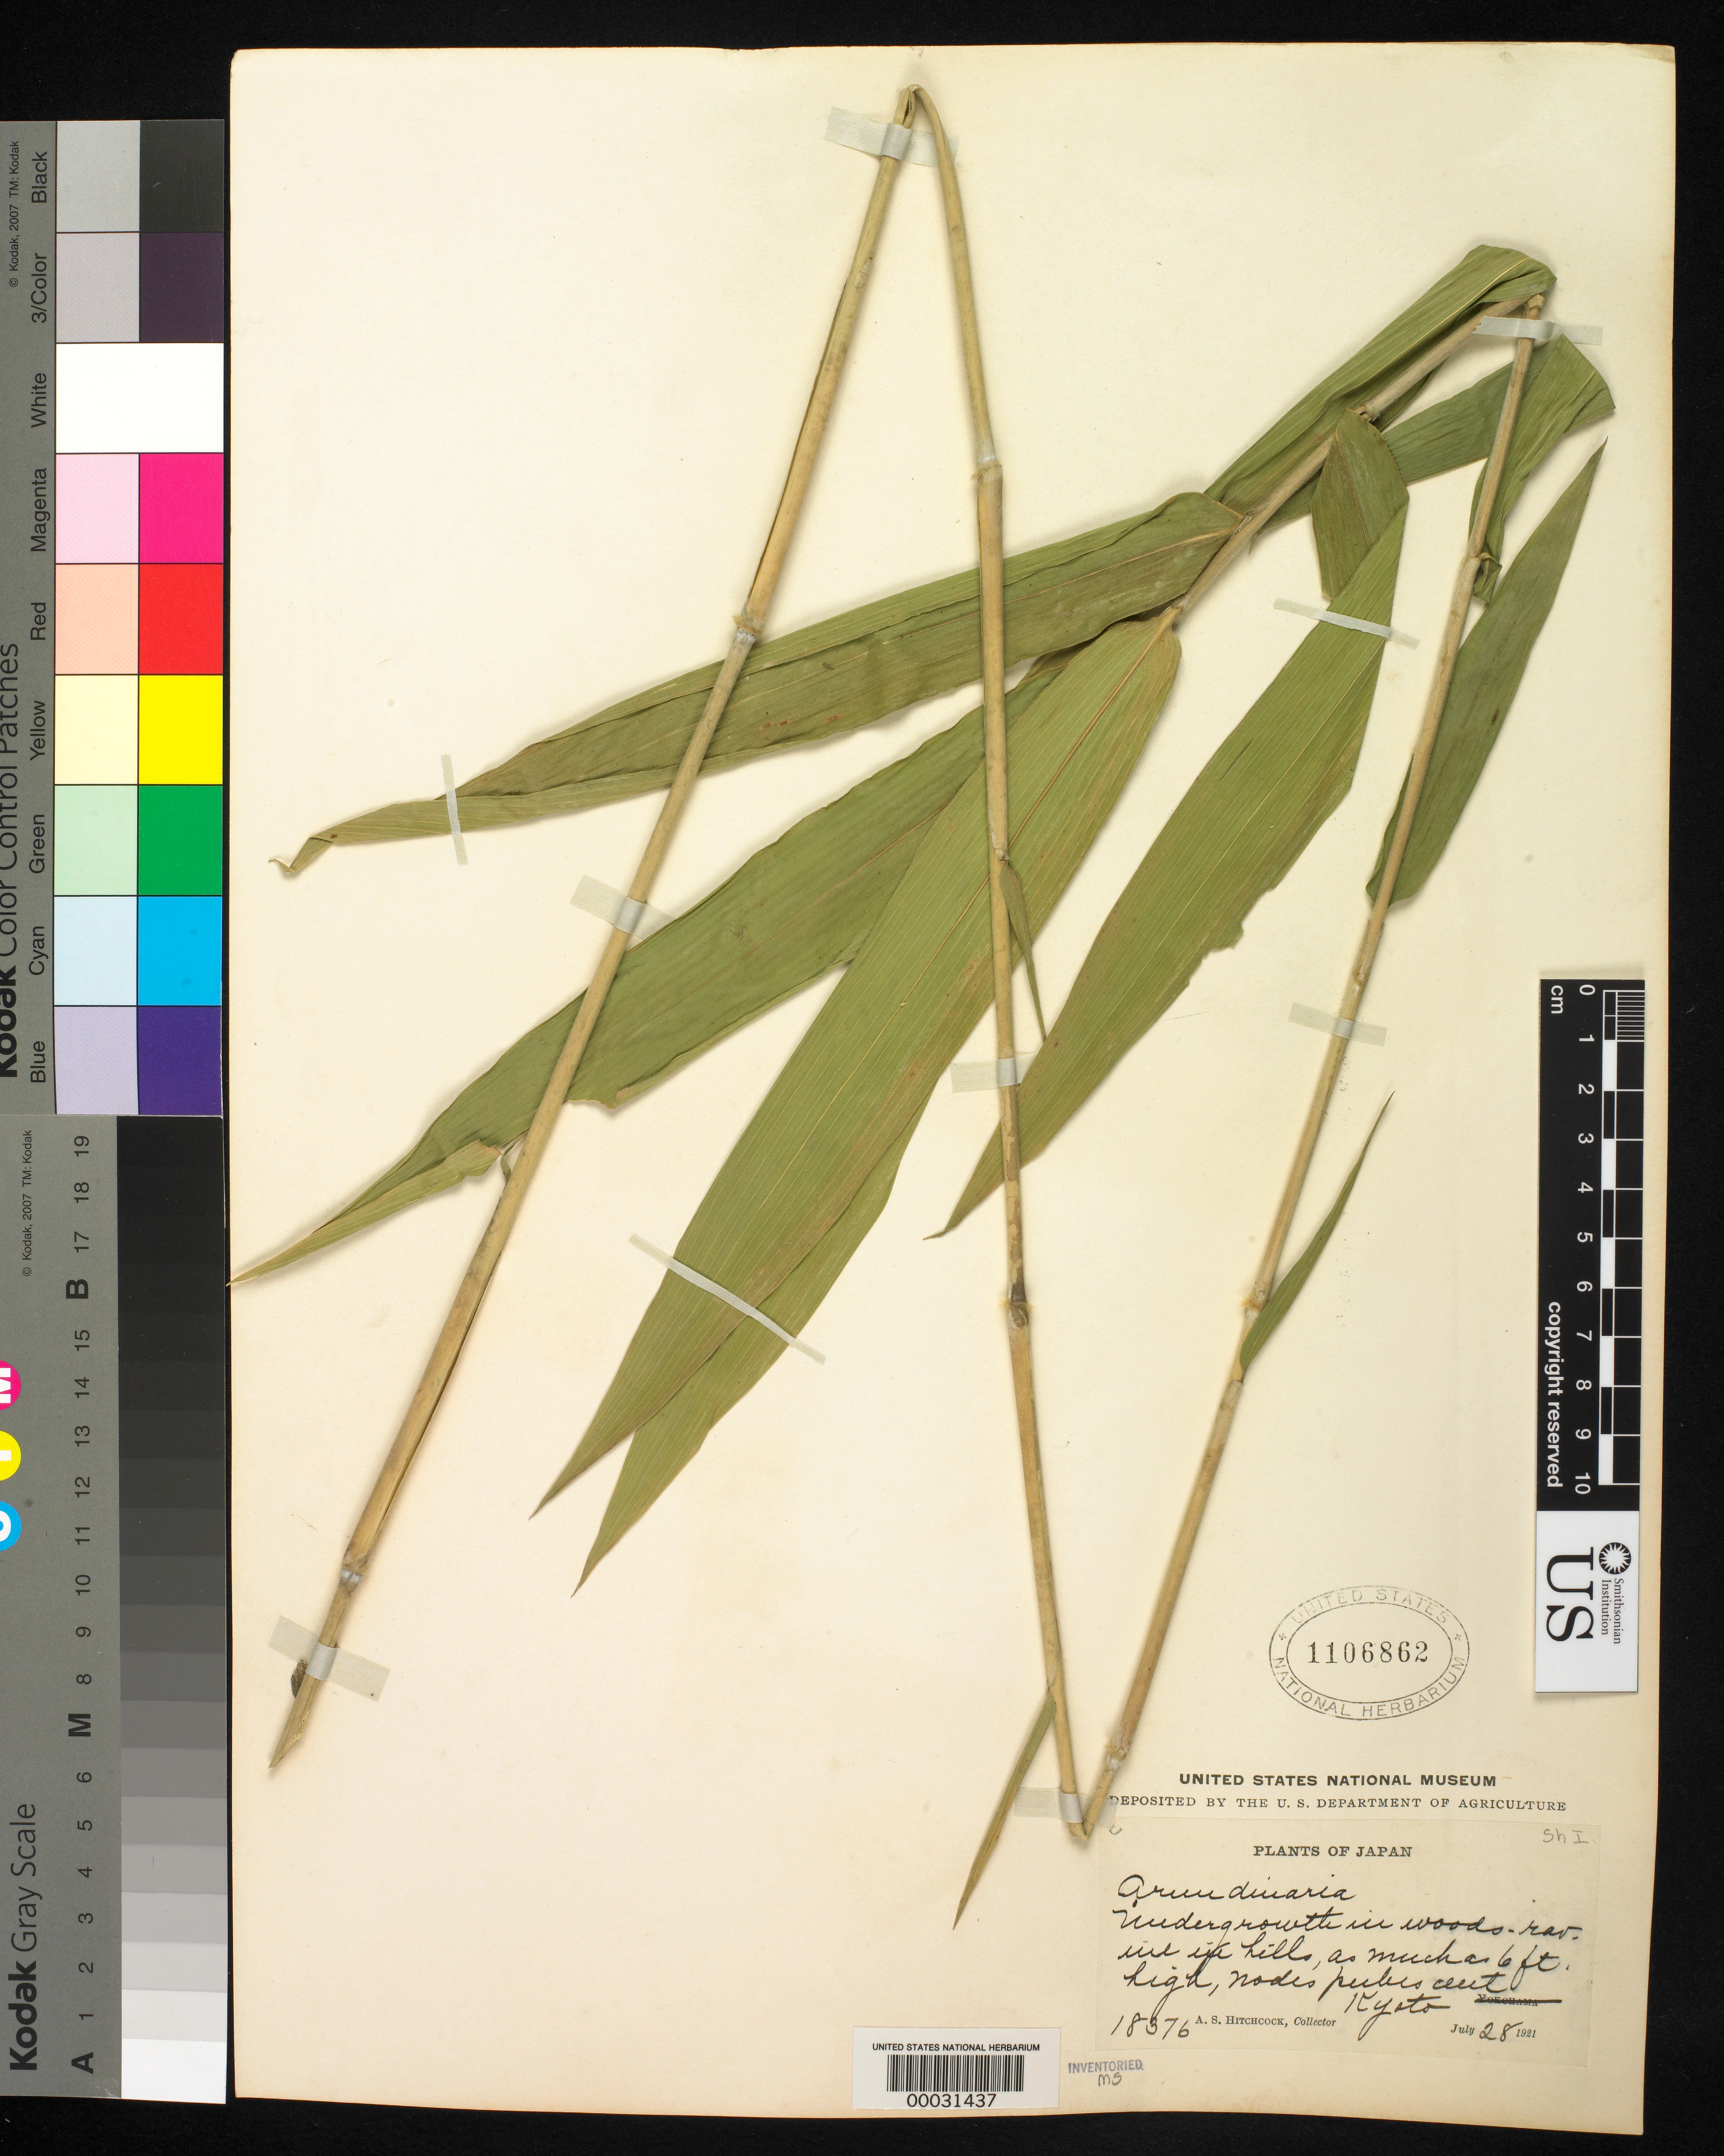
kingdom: Plantae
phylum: Tracheophyta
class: Liliopsida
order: Poales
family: Poaceae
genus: Pleioblastus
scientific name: Pleioblastus fortunei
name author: (Van Houtte) Nakai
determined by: Poaceae Reorganization Project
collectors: A. S. Hitchcock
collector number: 18376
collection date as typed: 28 Jul 1921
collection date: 1921-07-28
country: Japan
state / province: Kyoto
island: Honshu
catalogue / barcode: US 1106862